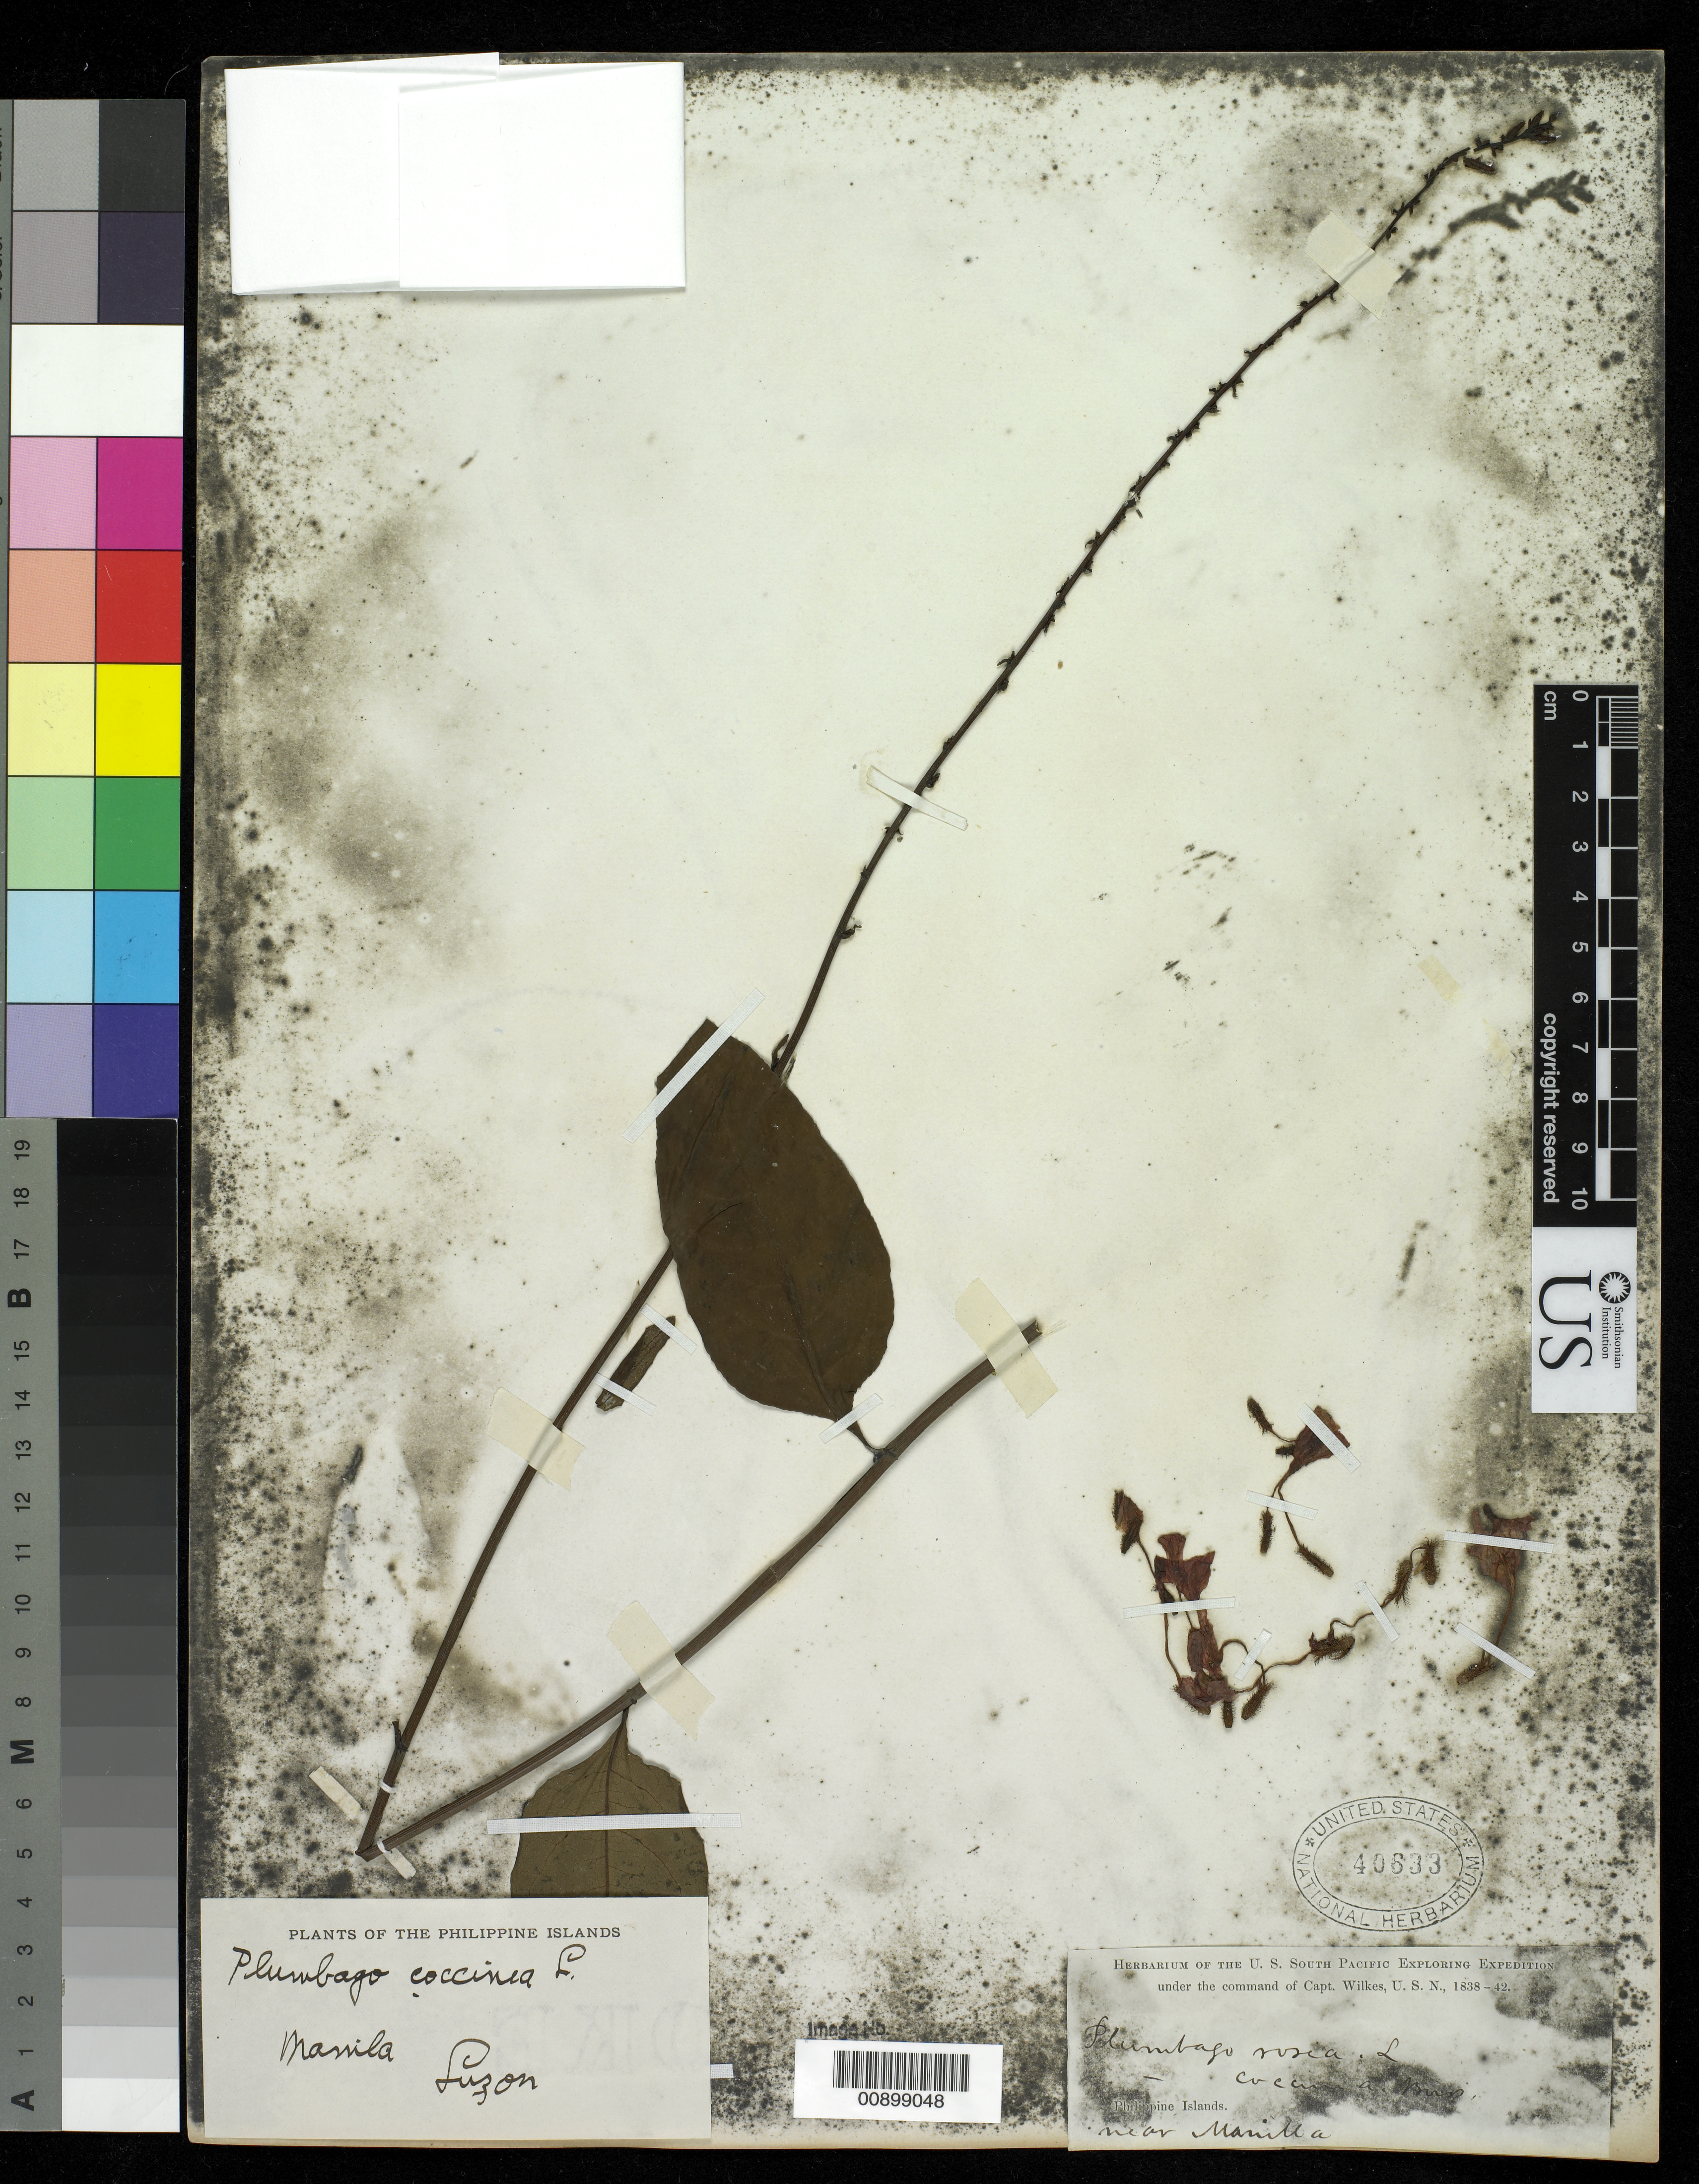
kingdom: Plantae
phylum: Tracheophyta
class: Magnoliopsida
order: Caryophyllales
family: Plumbaginaceae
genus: Plumbago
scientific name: Plumbago coccinea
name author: Salisb.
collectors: Wilkes Explor. Exped.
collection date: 1838/1842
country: Philippines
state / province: National Capital Region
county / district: Manila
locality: near Manilla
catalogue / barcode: US 40633